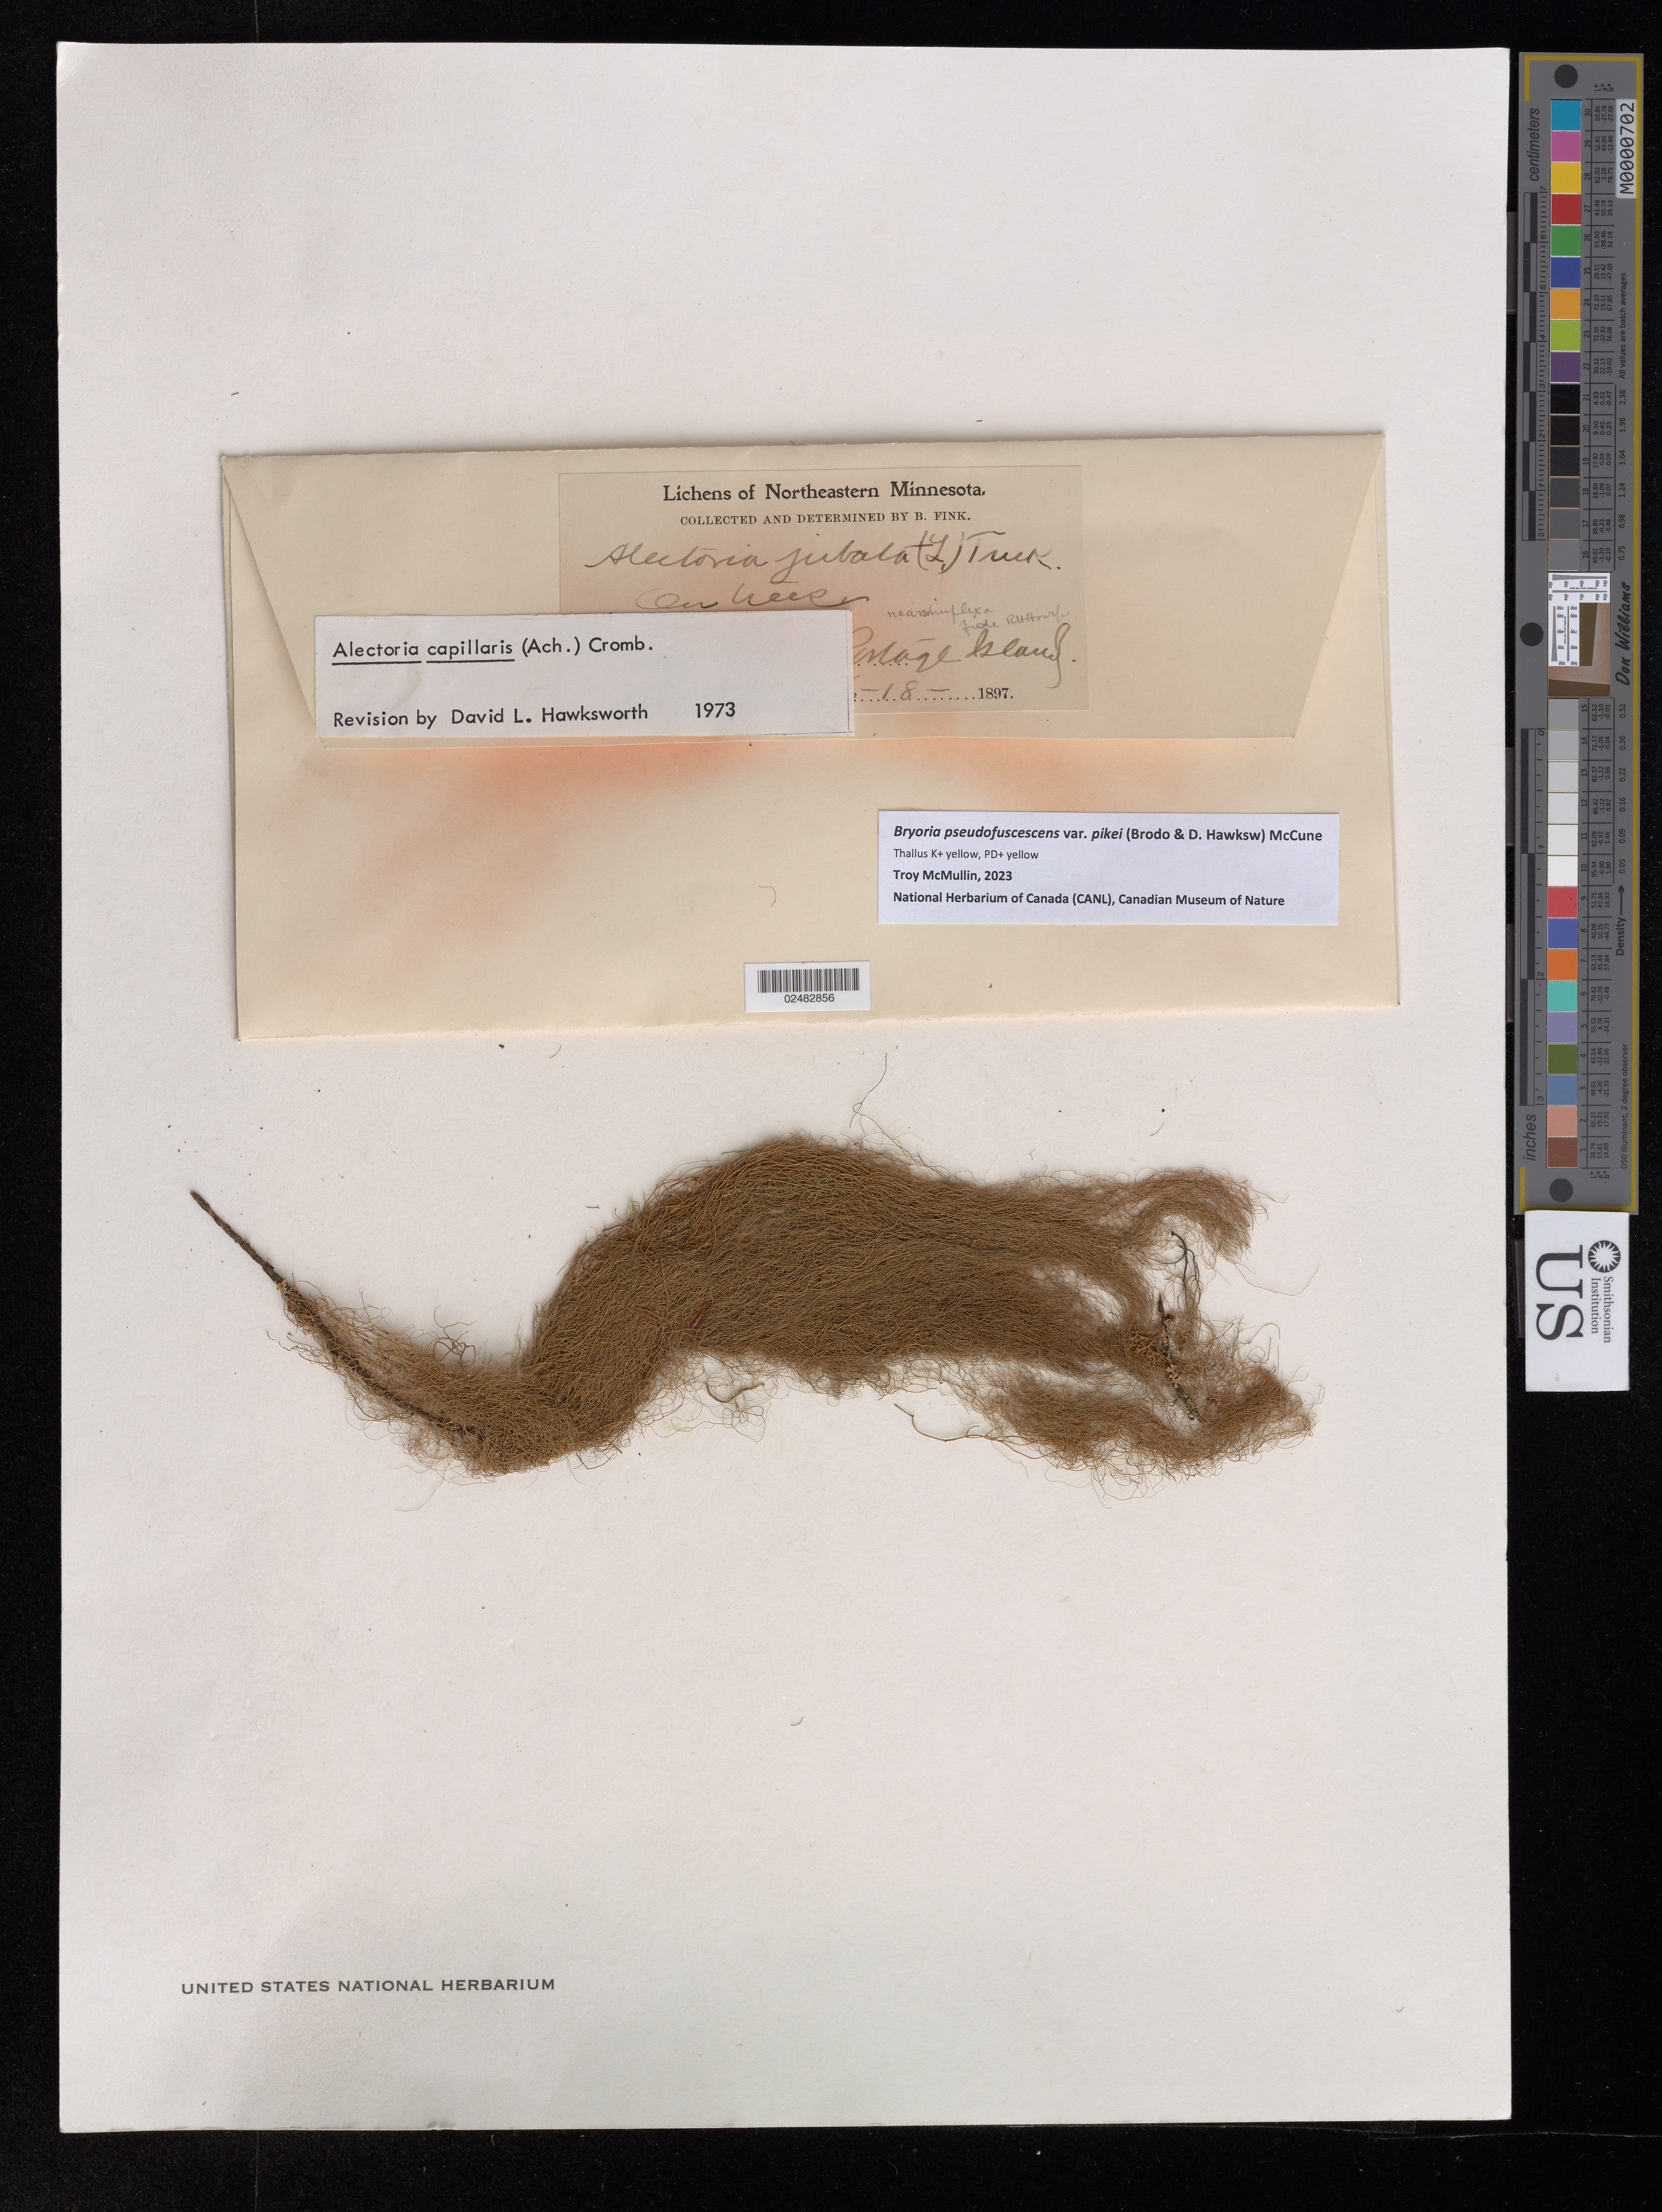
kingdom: Fungi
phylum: Ascomycota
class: Lecanoromycetes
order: Lecanorales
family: Parmeliaceae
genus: Bryoria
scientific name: Bryoria pseudofuscescens var. pikei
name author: (Brodo & D. Hawksw.) McCune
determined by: McMullin, R. Troy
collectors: B. Fink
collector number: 17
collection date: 1897-06-18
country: United States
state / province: Minnesota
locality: Grand Portage Island.